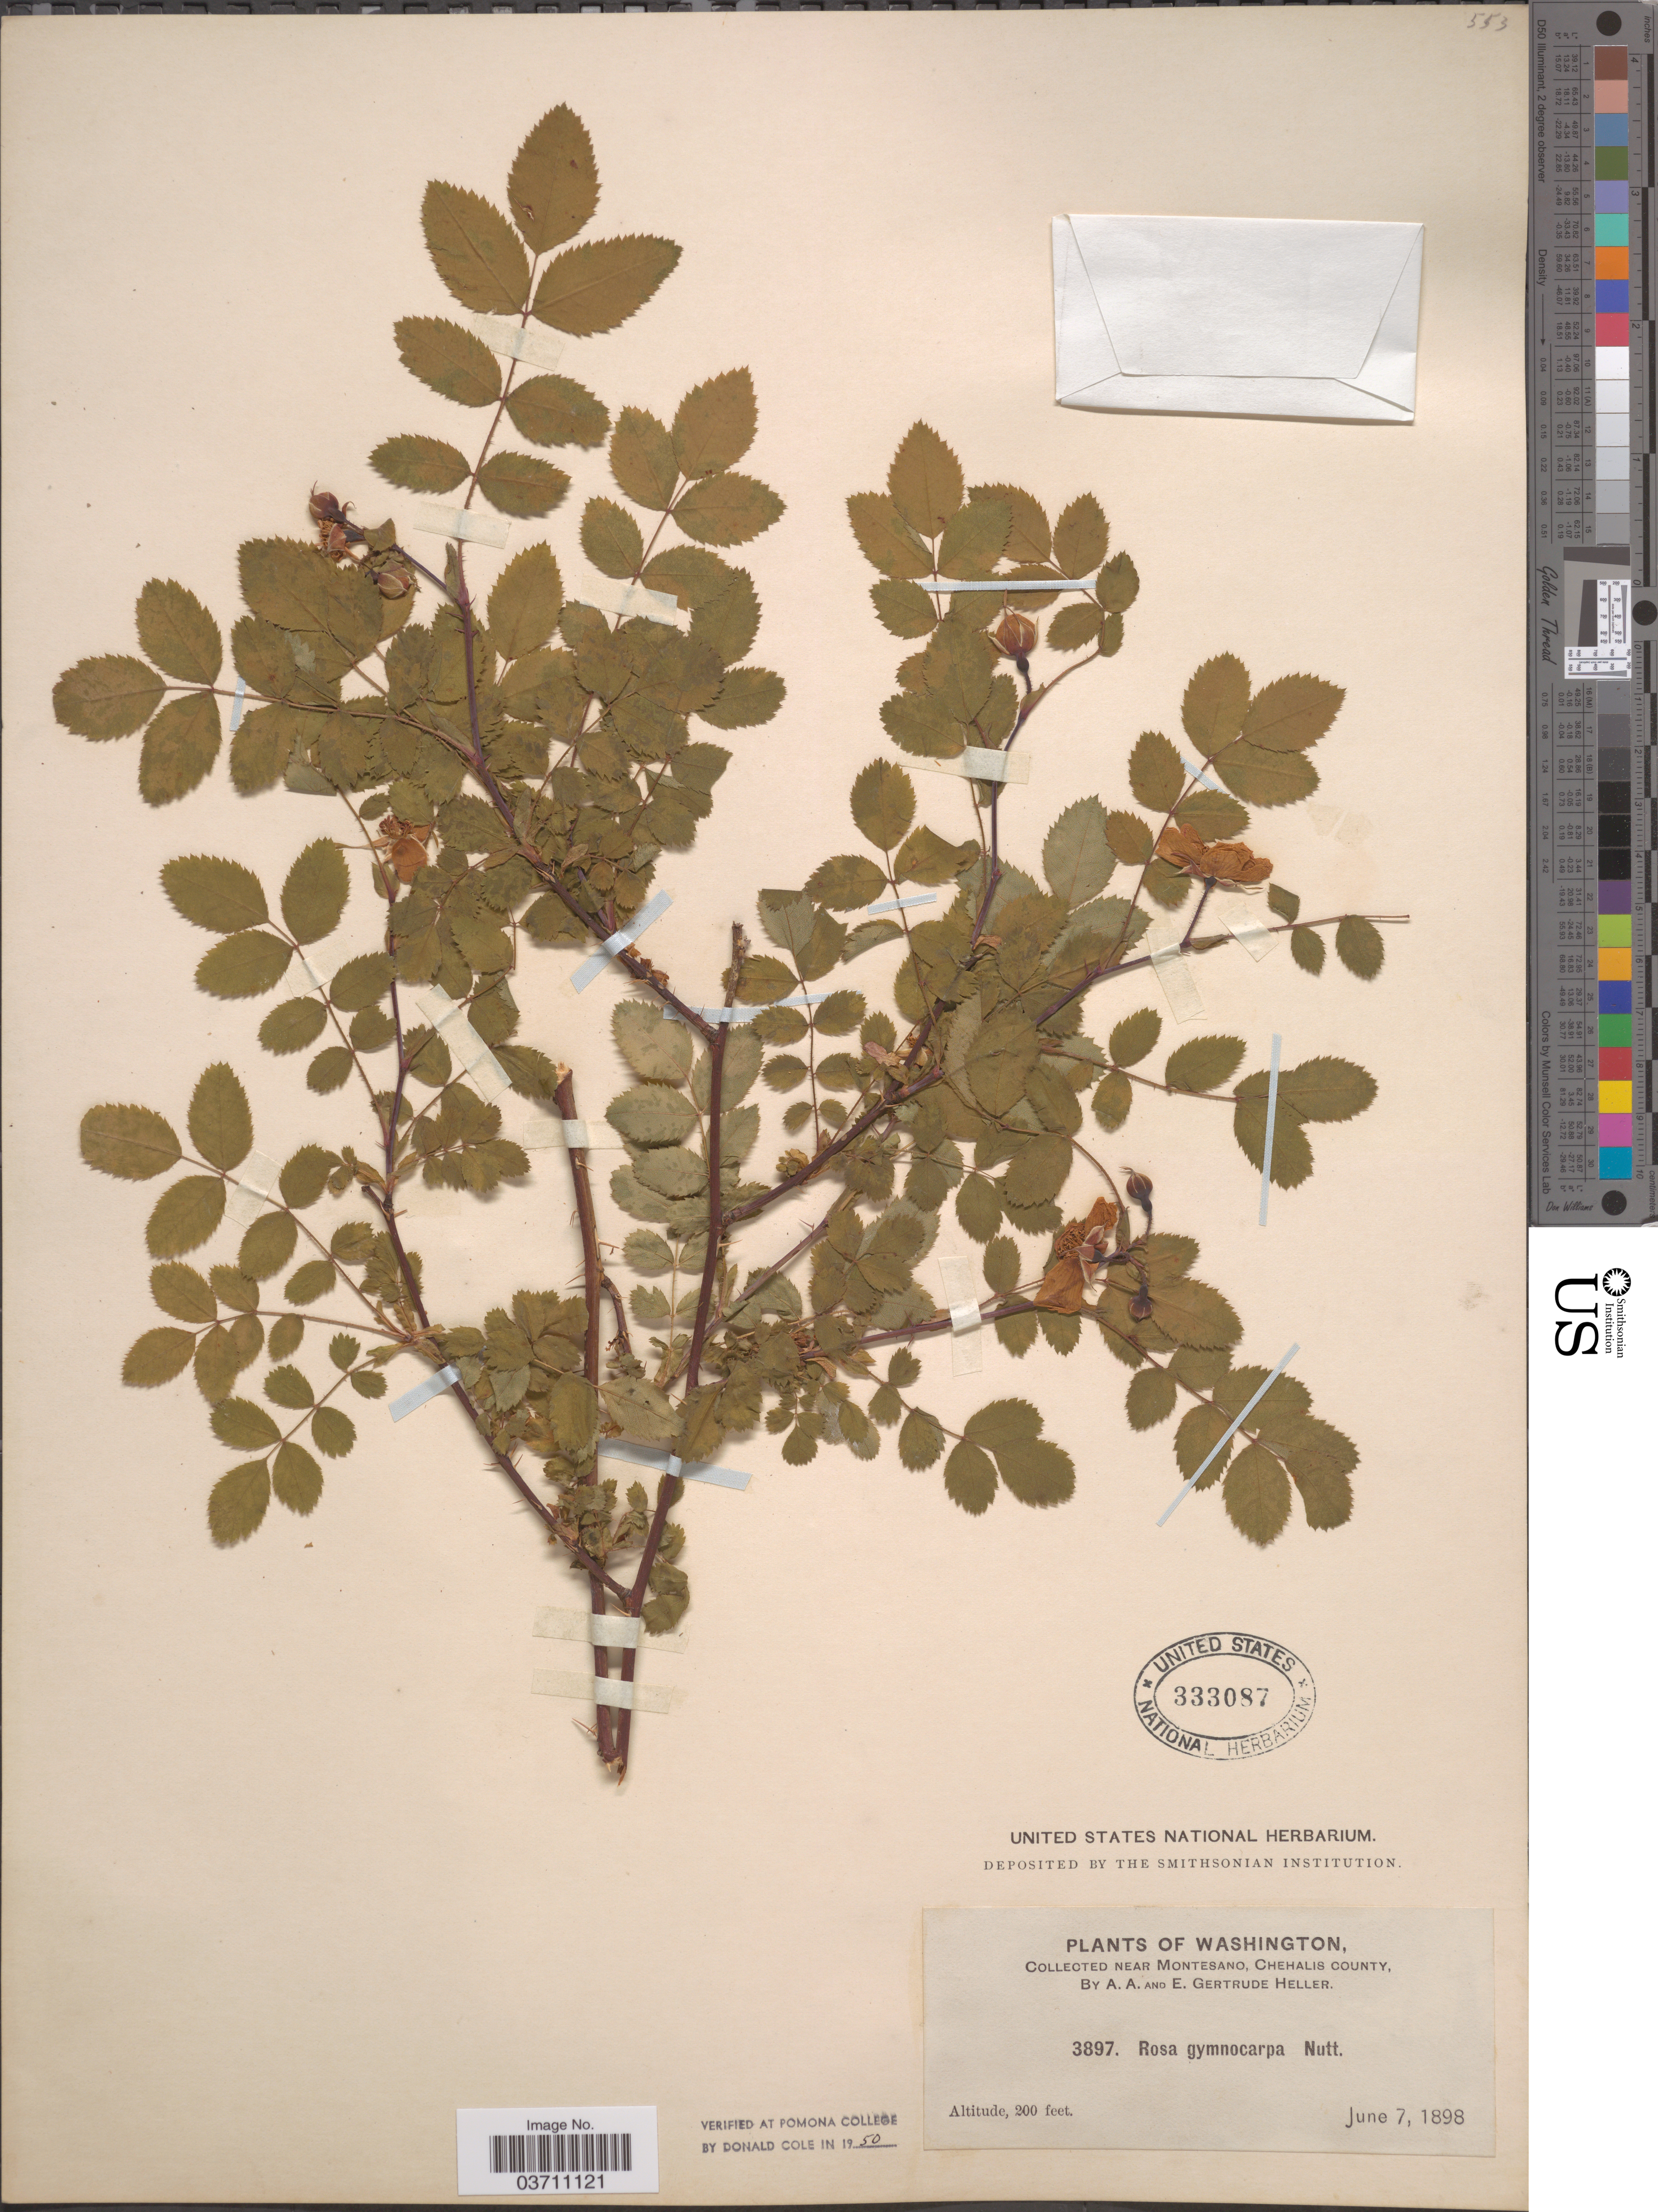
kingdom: Plantae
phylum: Tracheophyta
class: Magnoliopsida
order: Rosales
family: Rosaceae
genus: Rosa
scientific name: Rosa gymnocarpa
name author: Nutt.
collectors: A. A. Heller & E. G. Heller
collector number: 3897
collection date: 1898-06-07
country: United States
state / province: Washington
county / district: Grays Harbor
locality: Near Montesano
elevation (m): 61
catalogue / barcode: US 333087